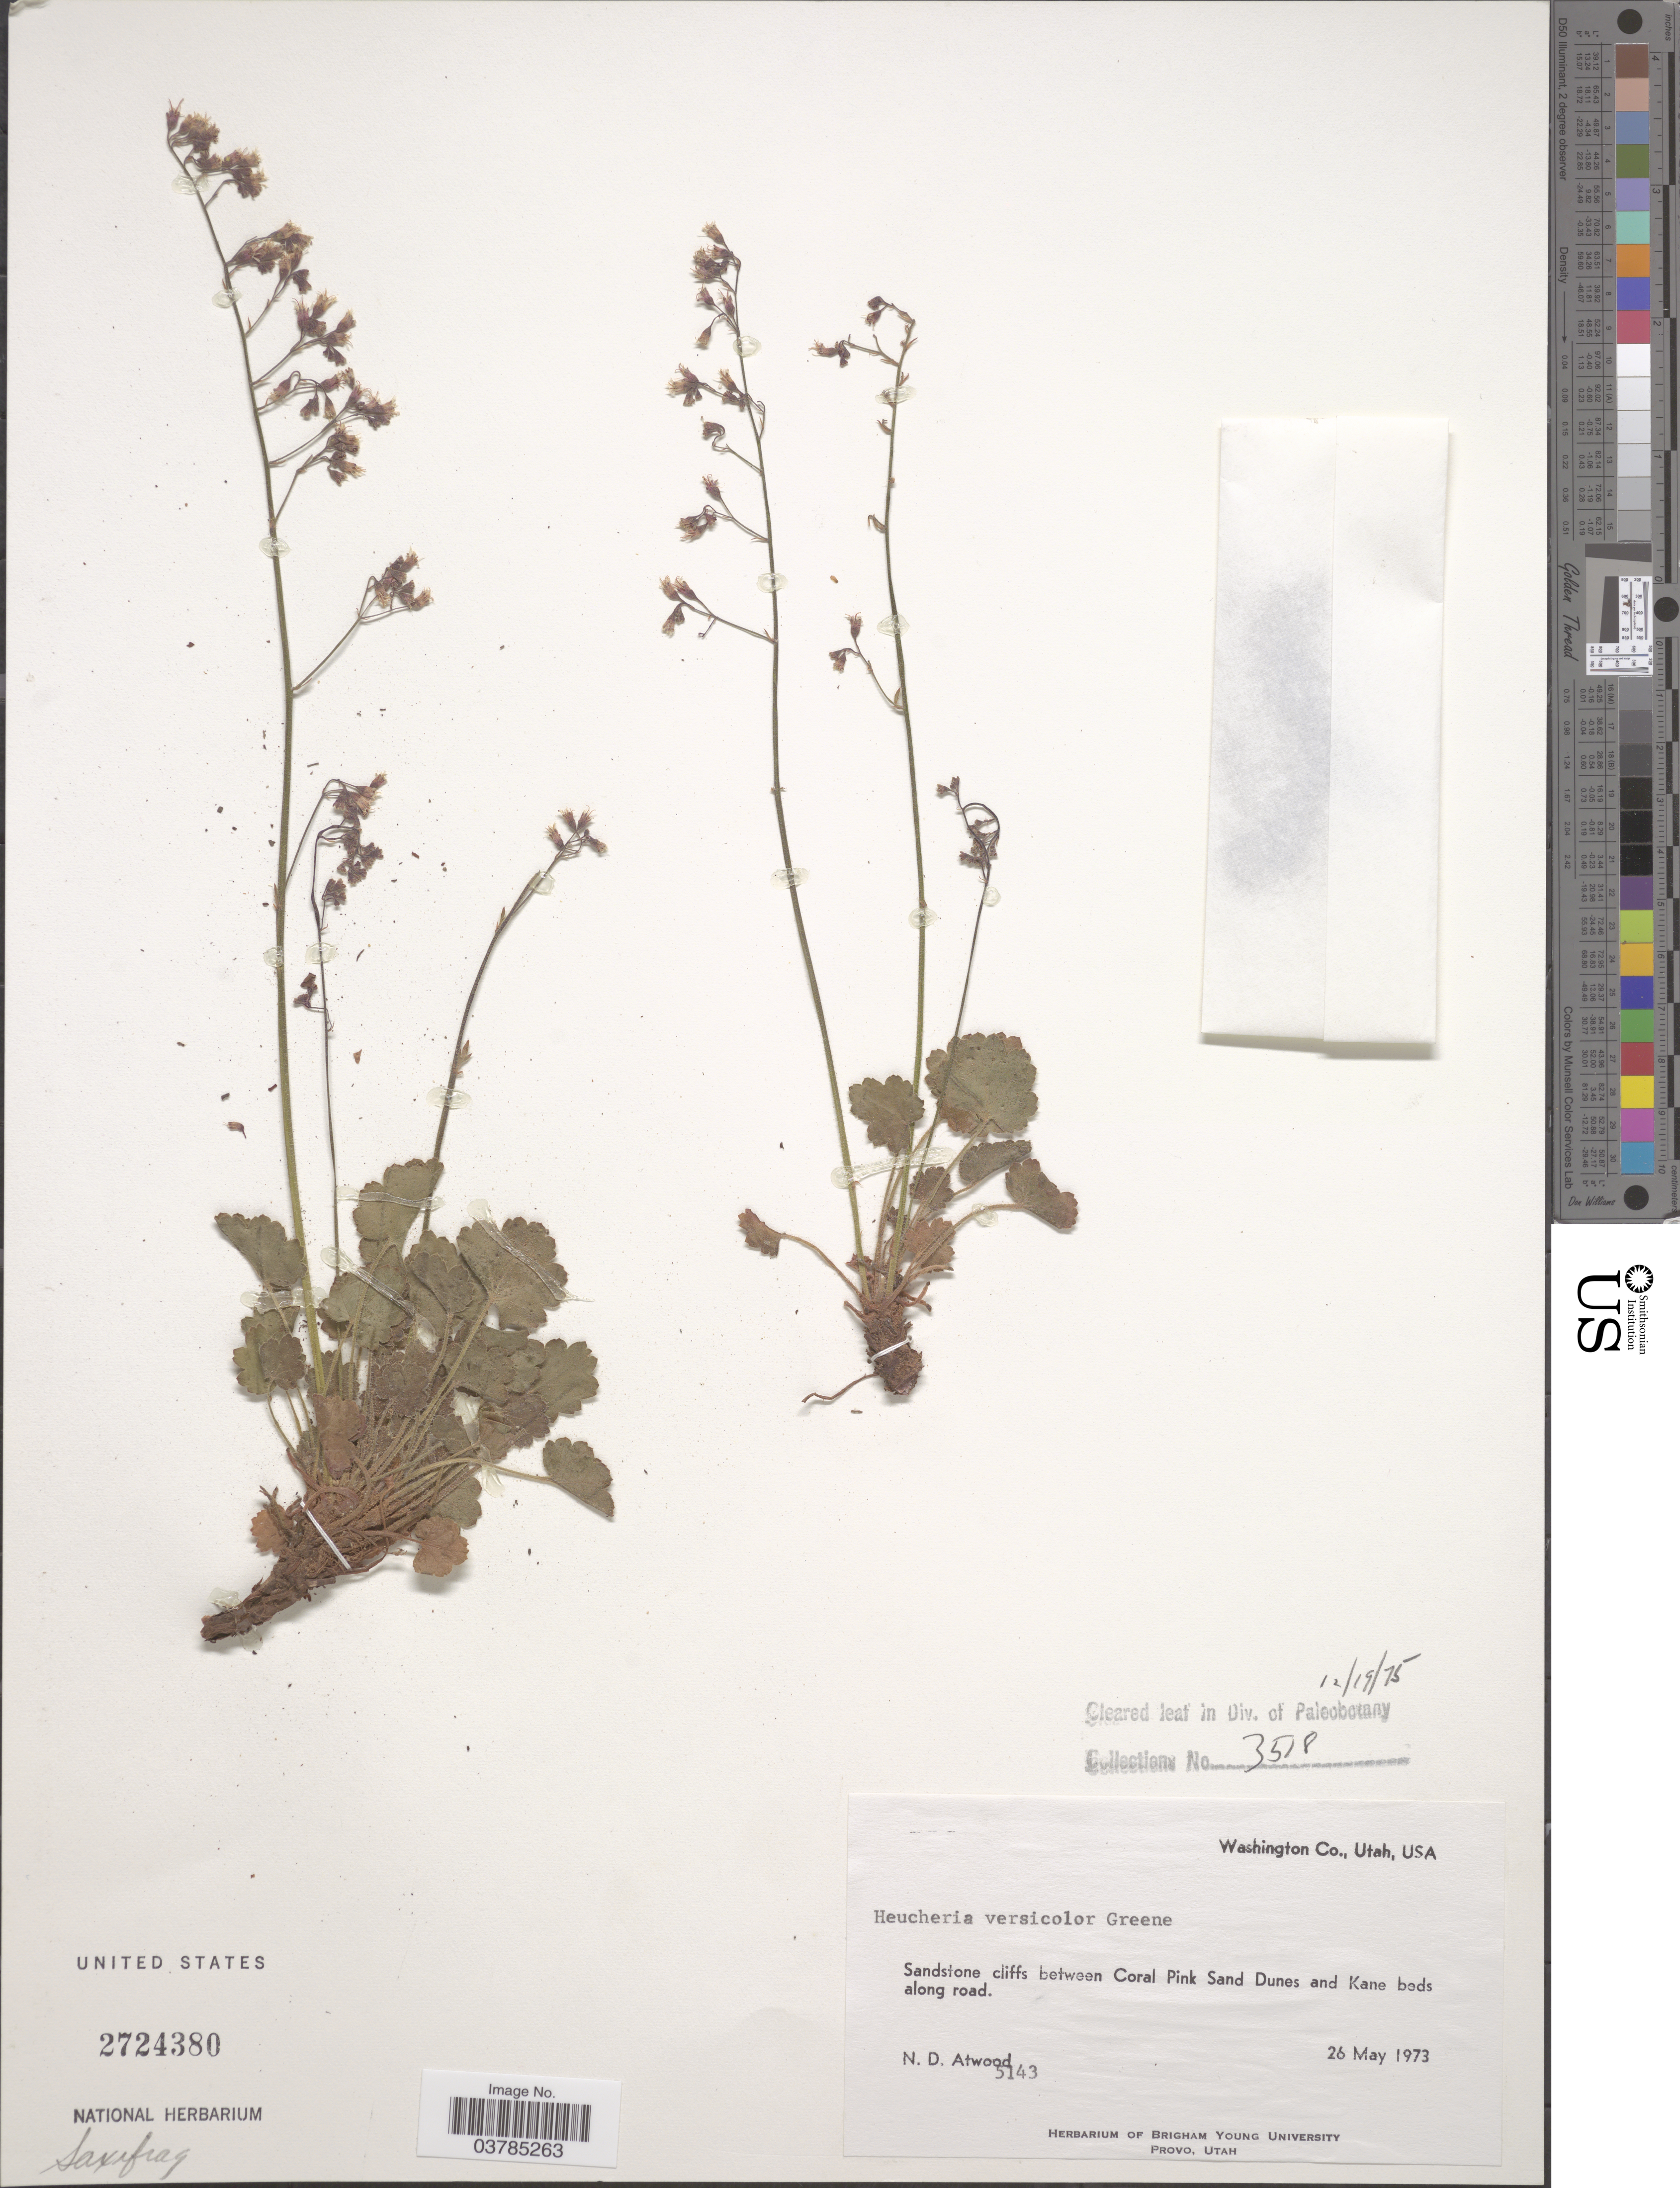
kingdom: Plantae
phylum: Tracheophyta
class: Magnoliopsida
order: Saxifragales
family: Saxifragaceae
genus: Heuchera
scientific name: Heuchera versicolor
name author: Greene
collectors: N. Atwood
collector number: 5143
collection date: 1973-05-26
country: United States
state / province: Utah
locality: Washington Co. Sandstone cliffs between Coral Pink Sand Dunes and Kane beds along road.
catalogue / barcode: US 2724380